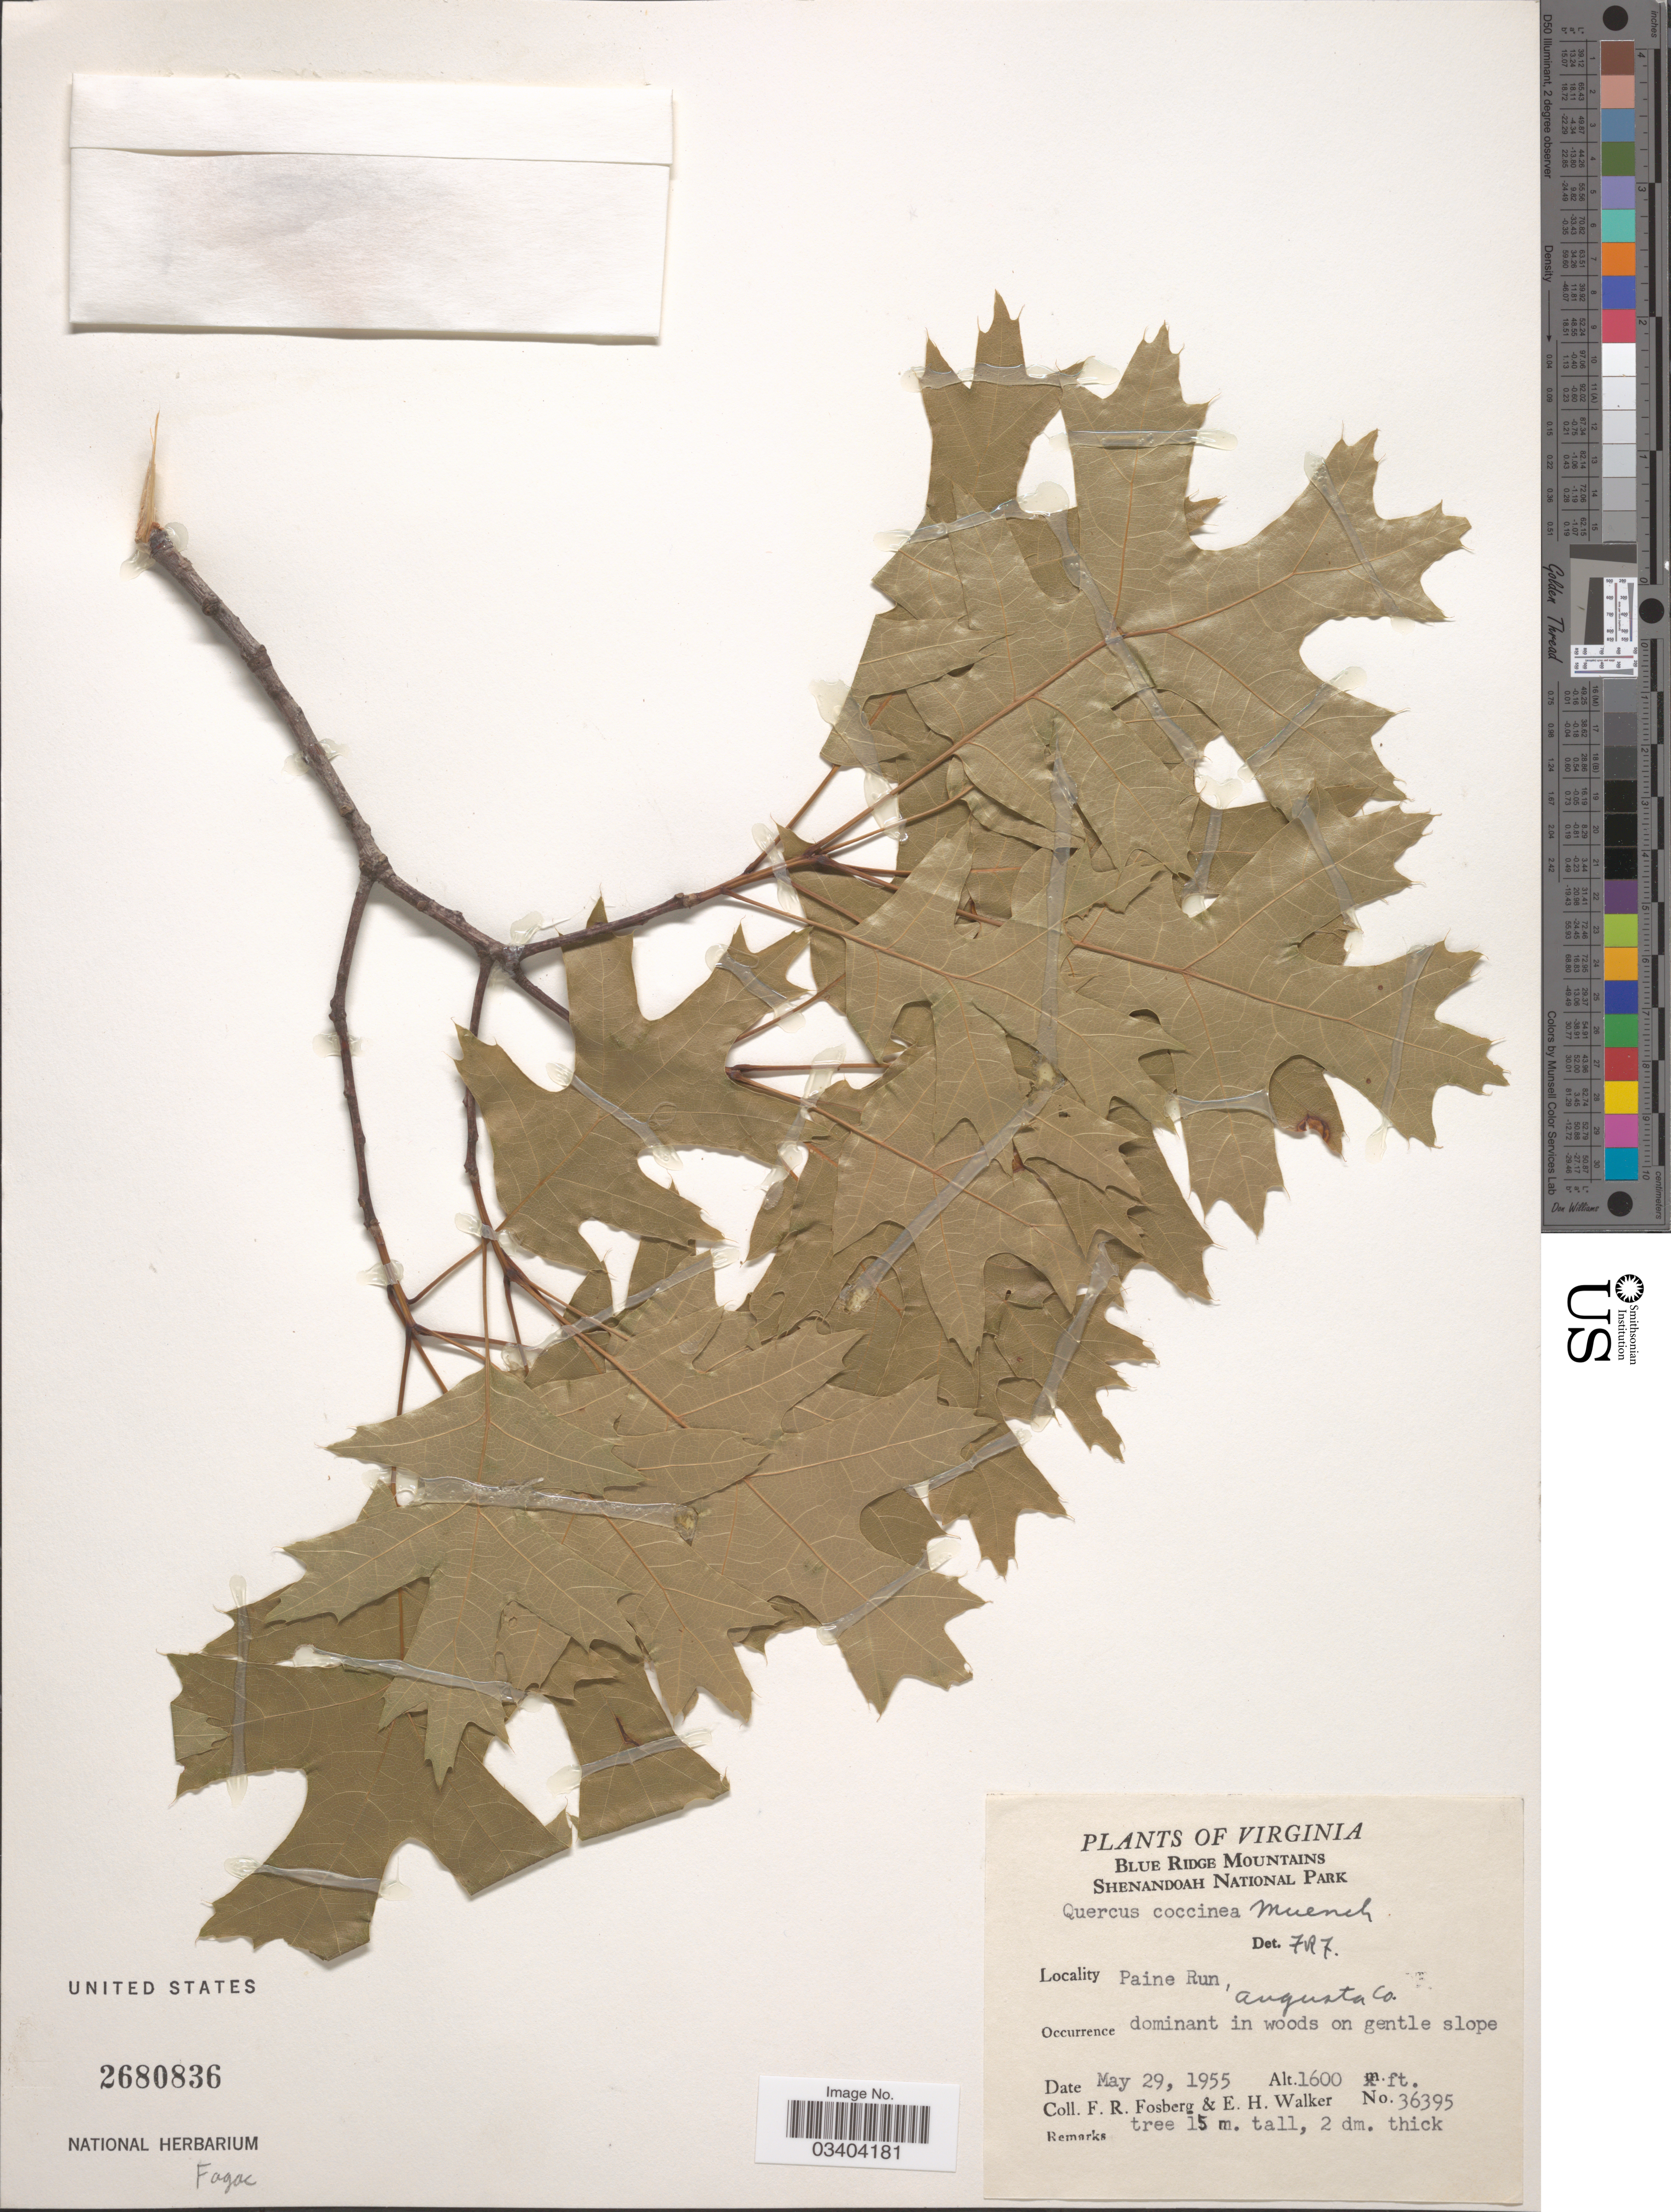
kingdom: Plantae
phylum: Tracheophyta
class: Magnoliopsida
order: Fagales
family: Fagaceae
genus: Quercus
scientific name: Quercus coccinea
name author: Münchh.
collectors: F. R. Fosberg & E. H. Walker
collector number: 36395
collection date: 1955-05-29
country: United States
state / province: Virginia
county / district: Augusta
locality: Blue Ridge Mountains Shenandoah National Park. Paine Run, Augusta Co.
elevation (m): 488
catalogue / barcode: US 2680836